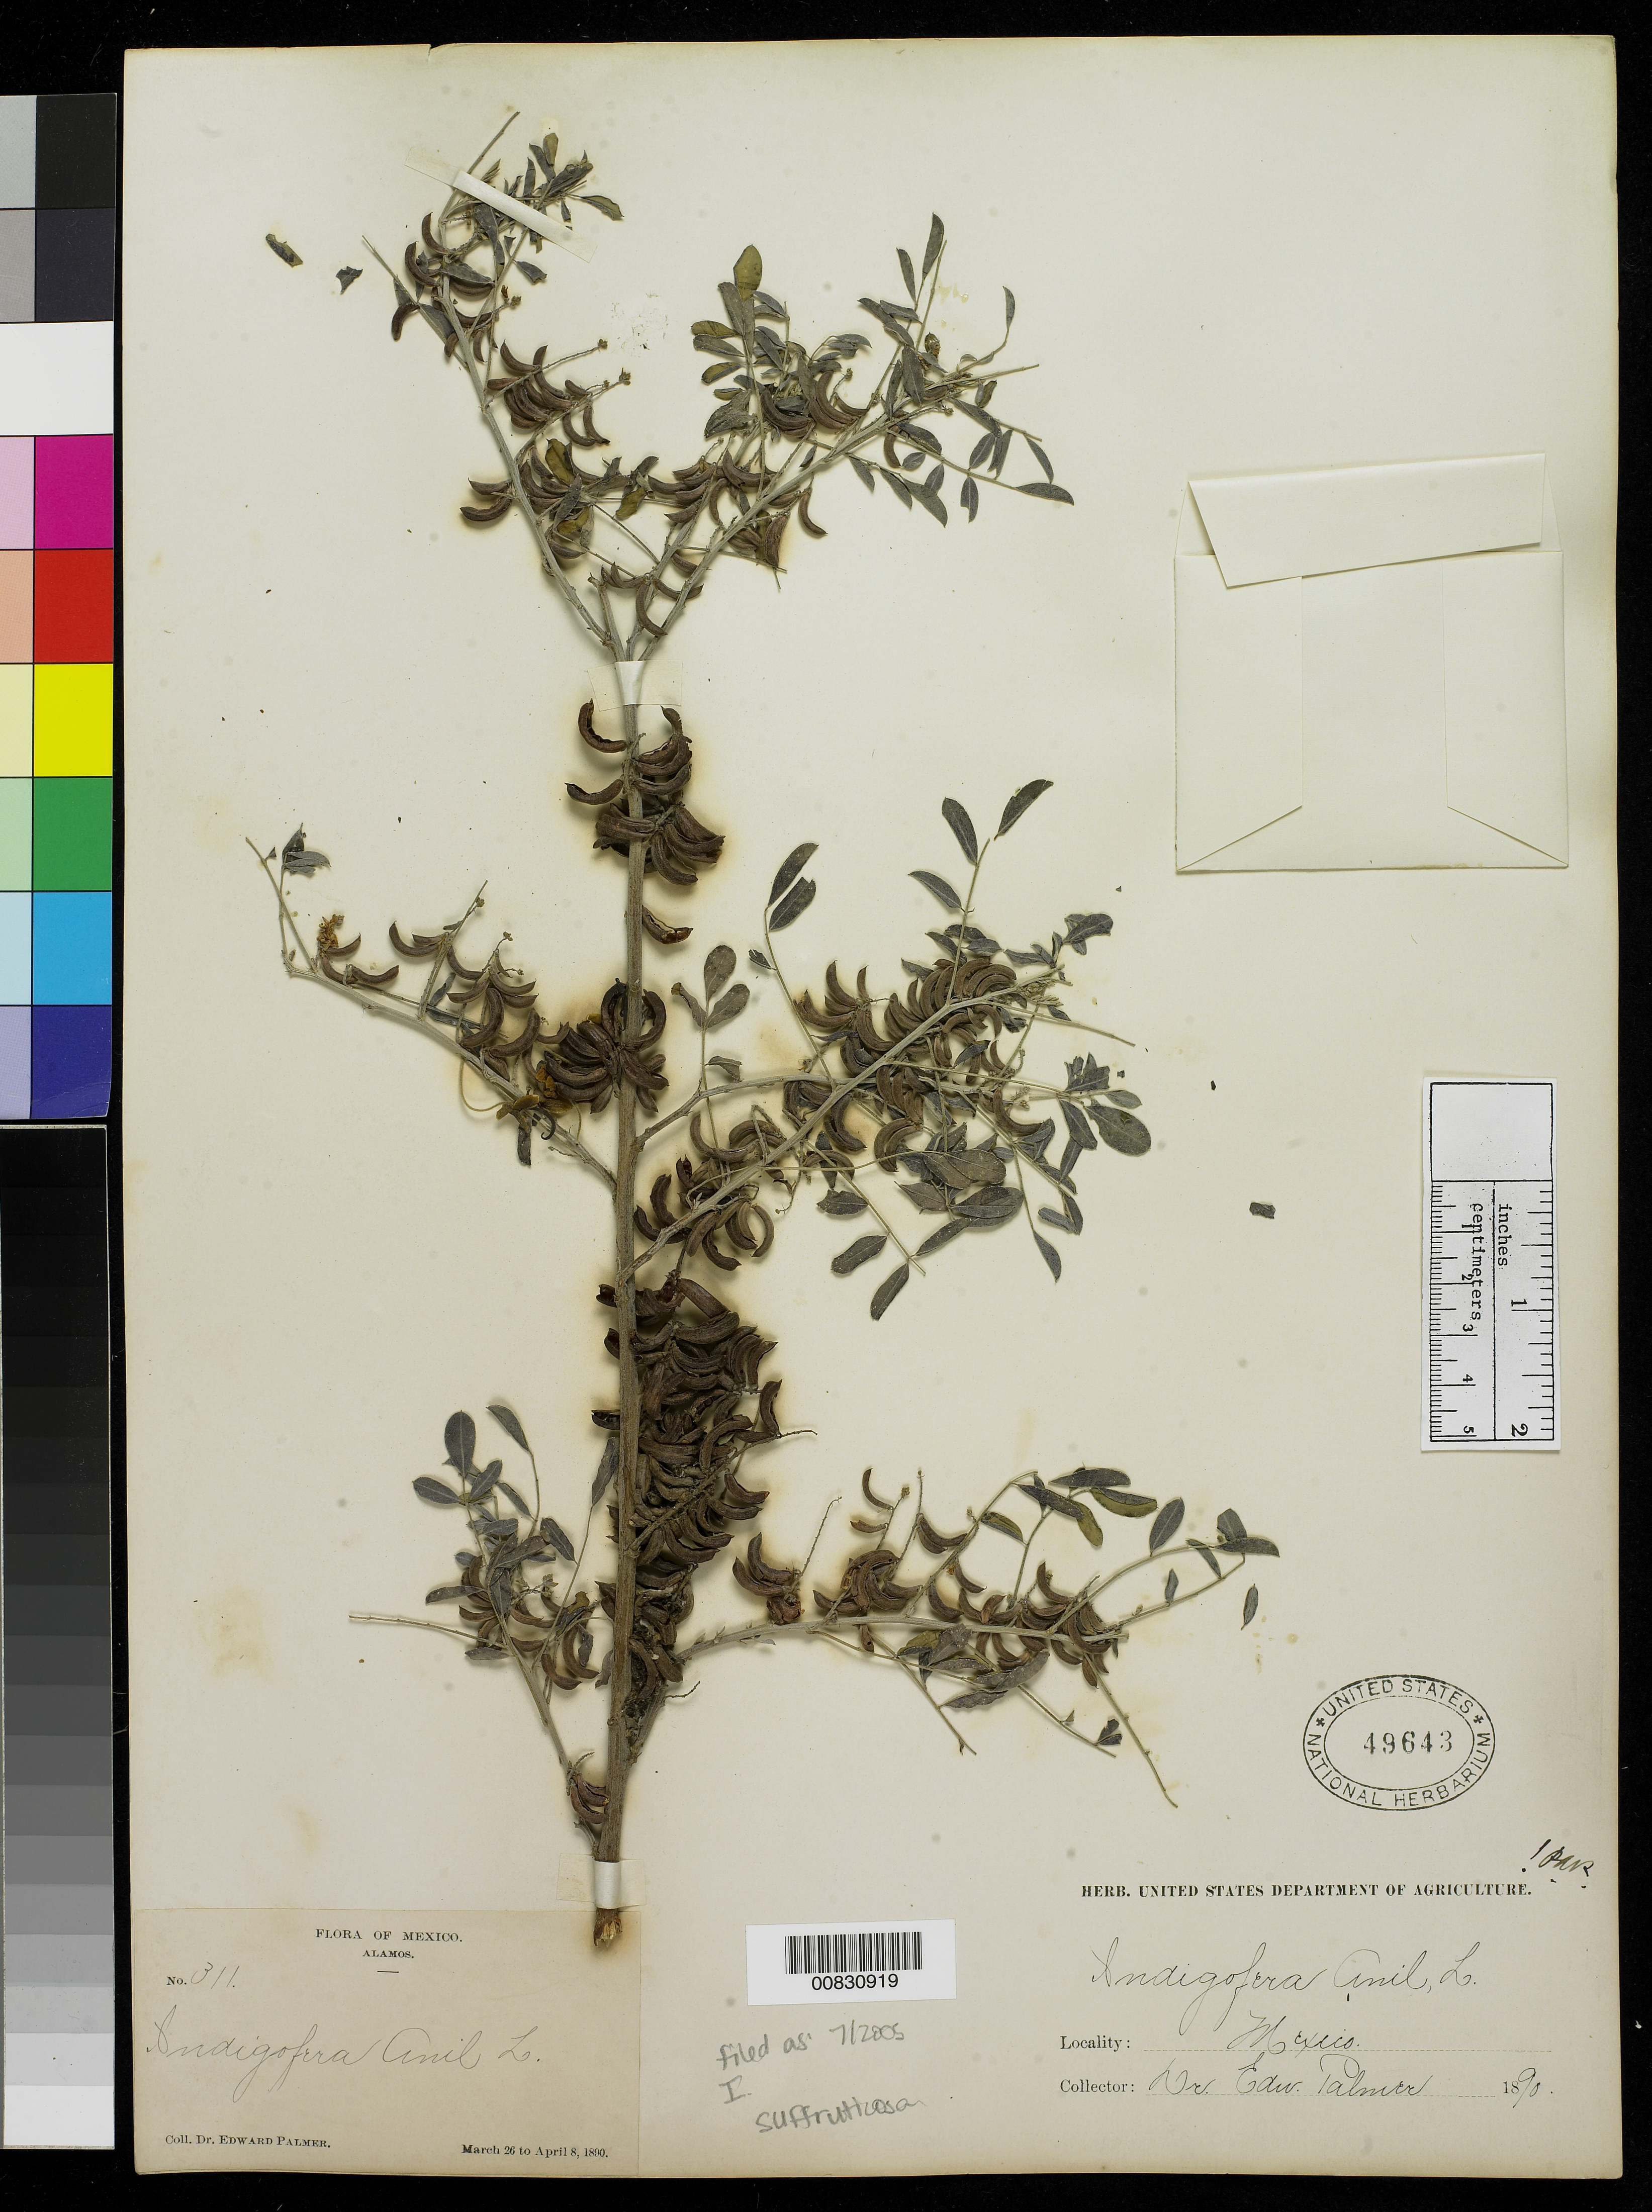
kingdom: Plantae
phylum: Tracheophyta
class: Magnoliopsida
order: Fabales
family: Fabaceae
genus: Indigofera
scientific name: Indigofera suffruticosa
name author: Mill.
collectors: E. Palmer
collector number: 311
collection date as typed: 26 Mar 1890 to 08 Apr 1890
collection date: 1890-03-26/1890-04-08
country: Mexico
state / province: Sonora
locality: Alamos, Sonora.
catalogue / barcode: US 49643